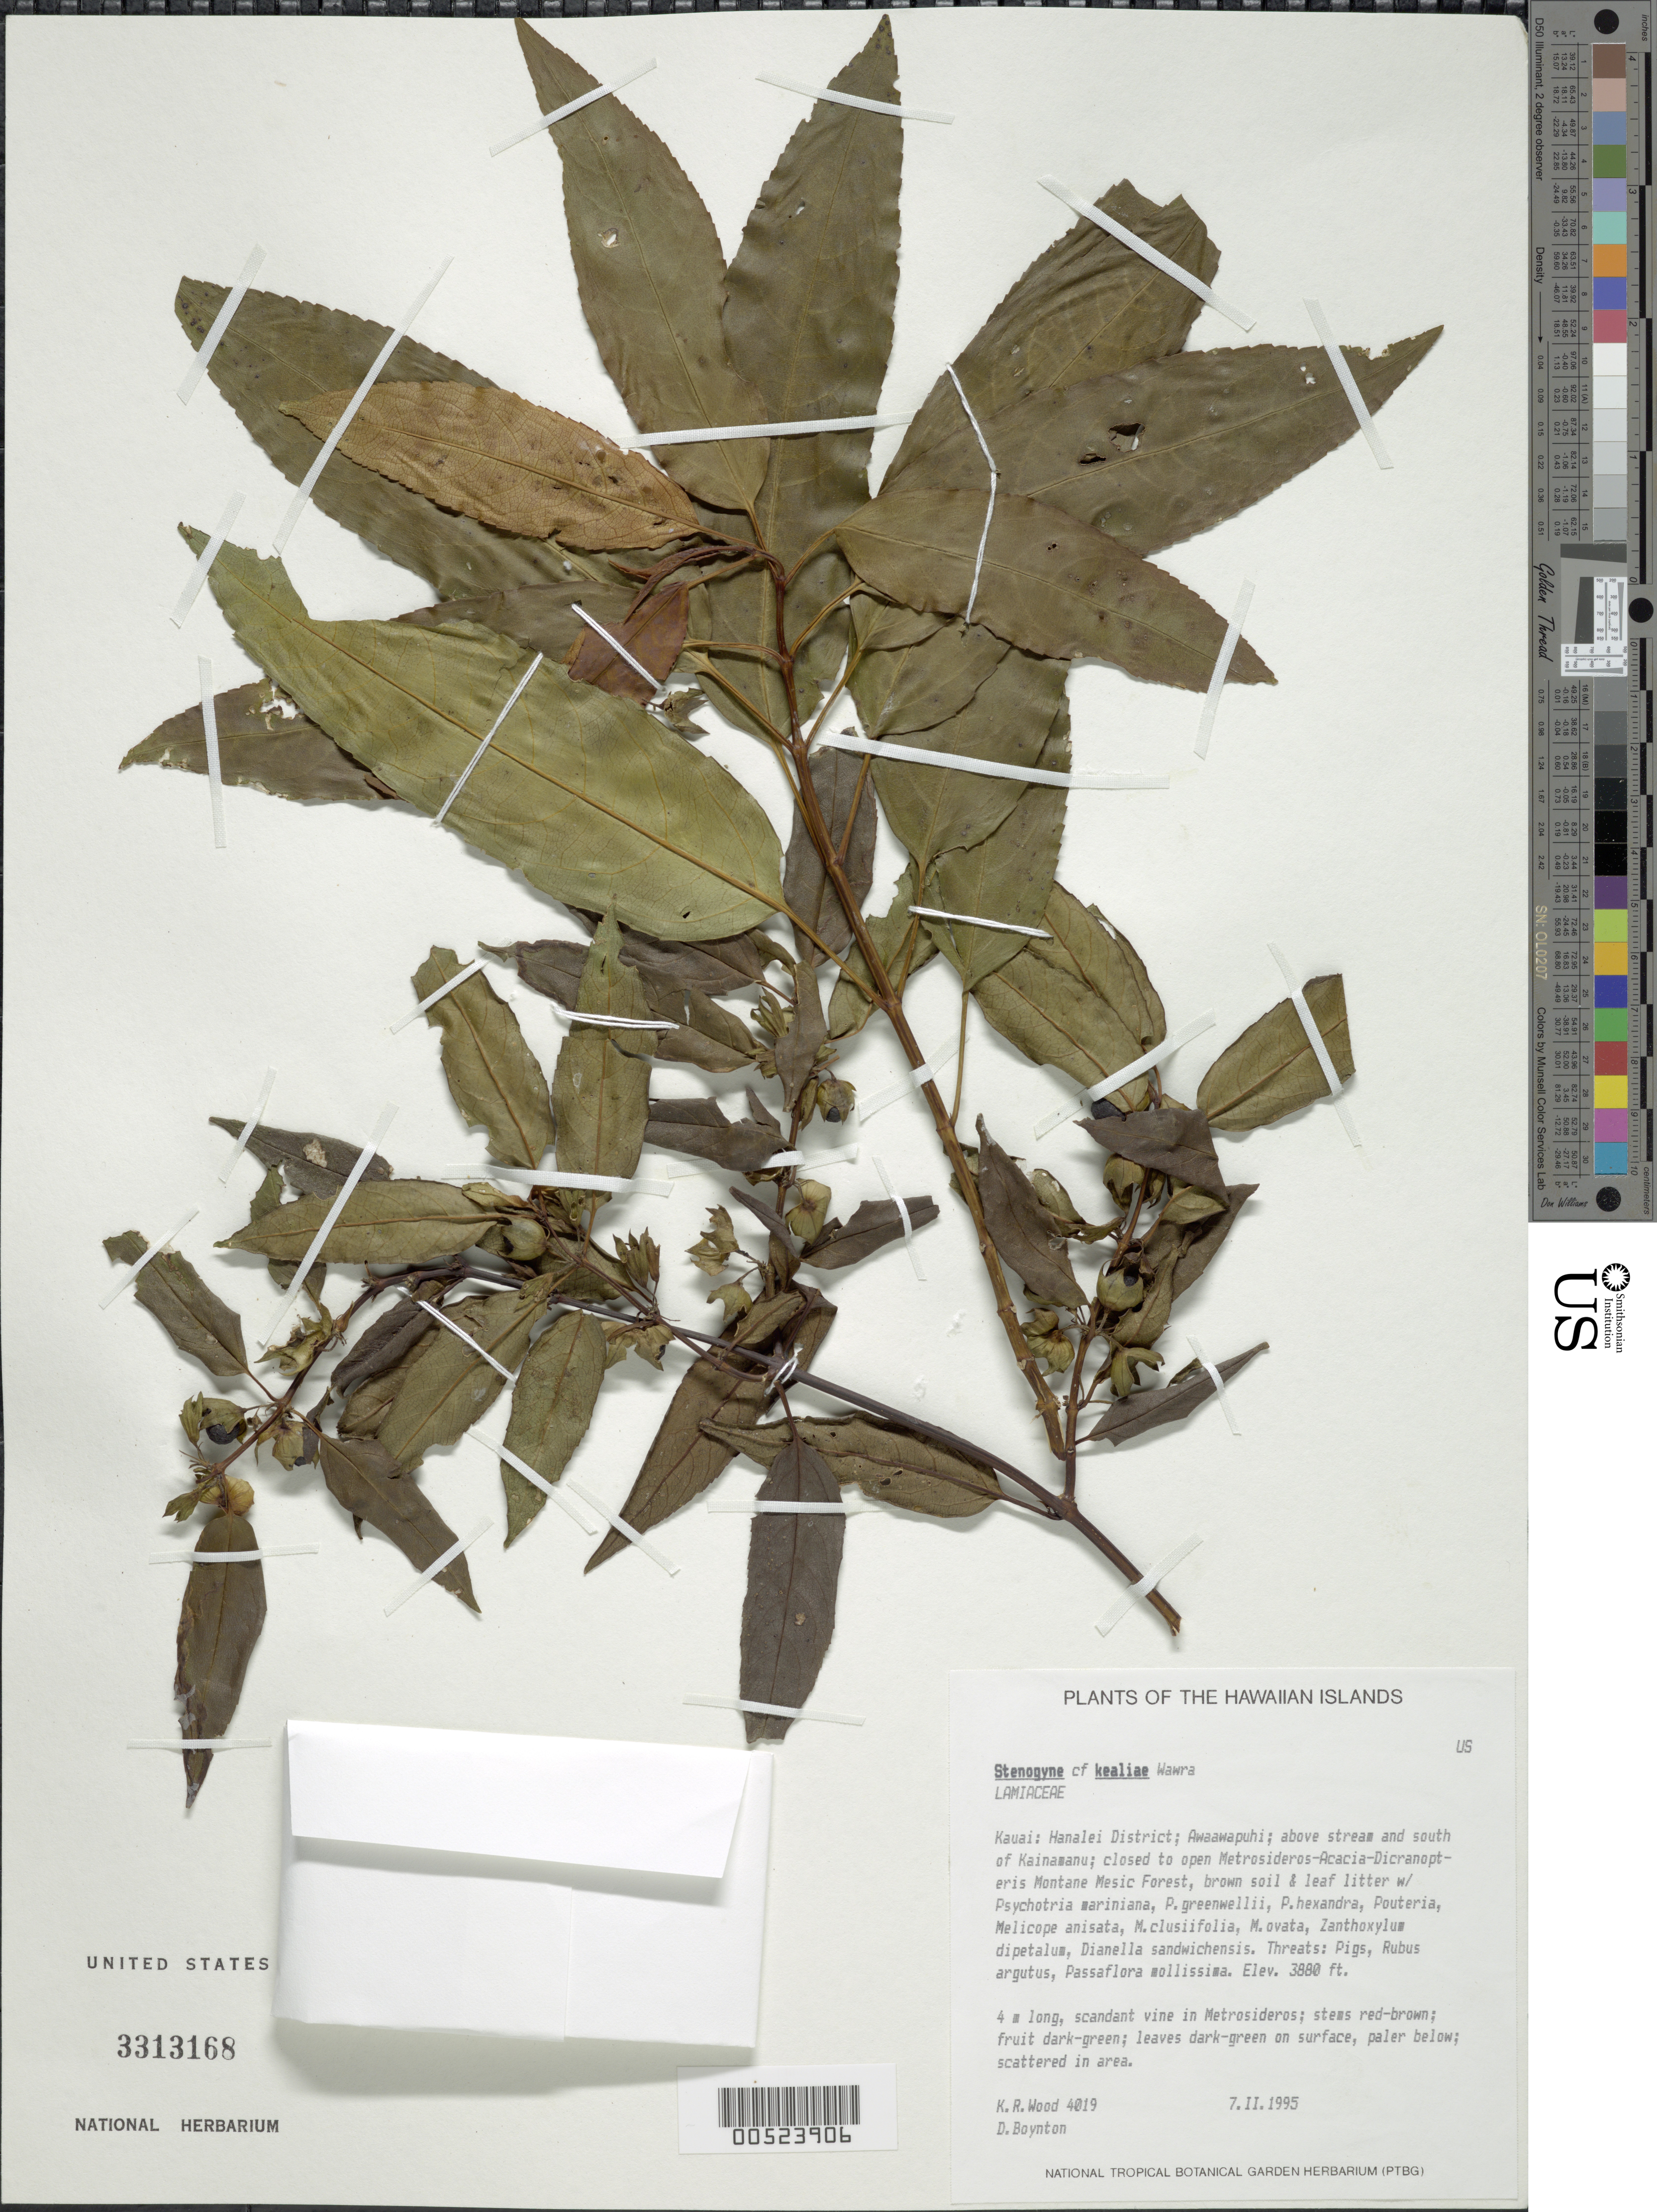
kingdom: Plantae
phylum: Tracheophyta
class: Magnoliopsida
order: Lamiales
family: Lamiaceae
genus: Stenogyne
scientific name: Stenogyne kealiae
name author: Wawra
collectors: K. R. Wood & D. Boynton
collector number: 4019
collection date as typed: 7 Feb 1995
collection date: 1995-02-07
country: United States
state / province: Hawaii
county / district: Kauai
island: Kaua'i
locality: Hanalei Dist, Awaawapuhi, above stream and S of Kainamanu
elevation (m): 1183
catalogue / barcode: US 3313168